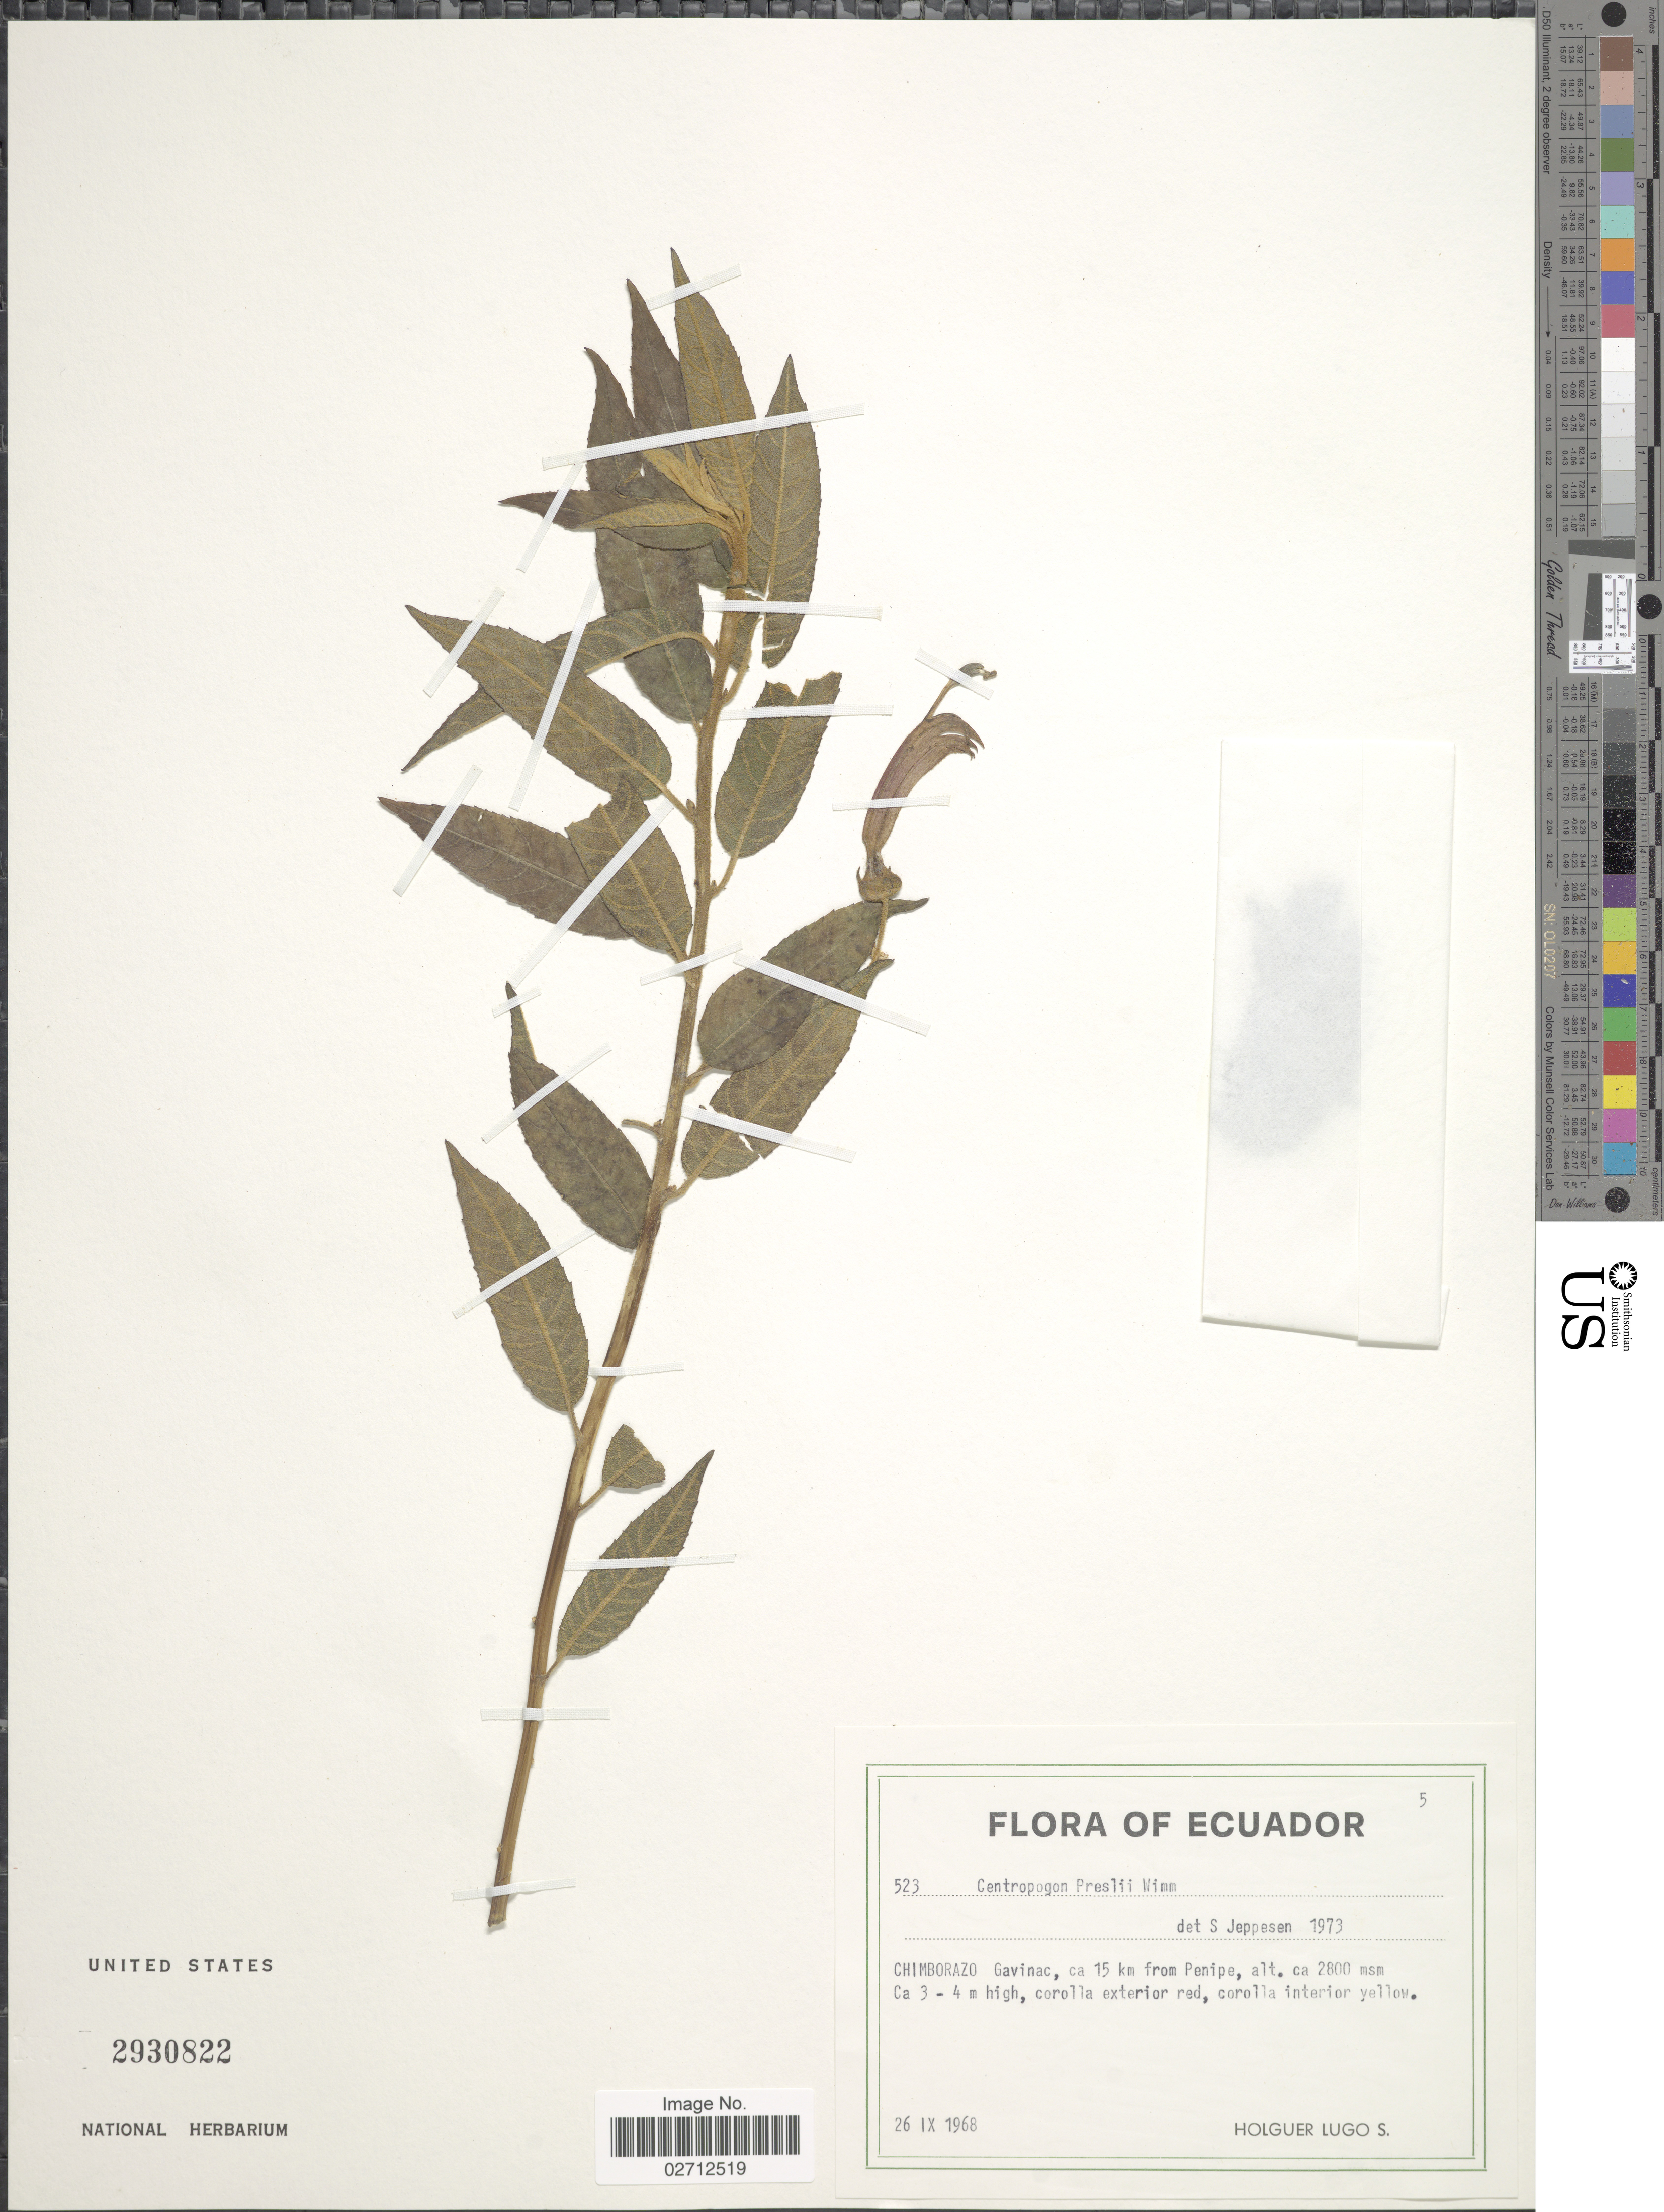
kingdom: Plantae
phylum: Tracheophyta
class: Magnoliopsida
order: Asterales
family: Campanulaceae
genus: Centropogon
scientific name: Centropogon preslii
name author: E. Wimm.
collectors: H. Lugo S.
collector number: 523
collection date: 1968-09-26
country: Ecuador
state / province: Chimborazo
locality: Gavinac, ca 15 km from Penipe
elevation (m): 2800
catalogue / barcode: US 2930822